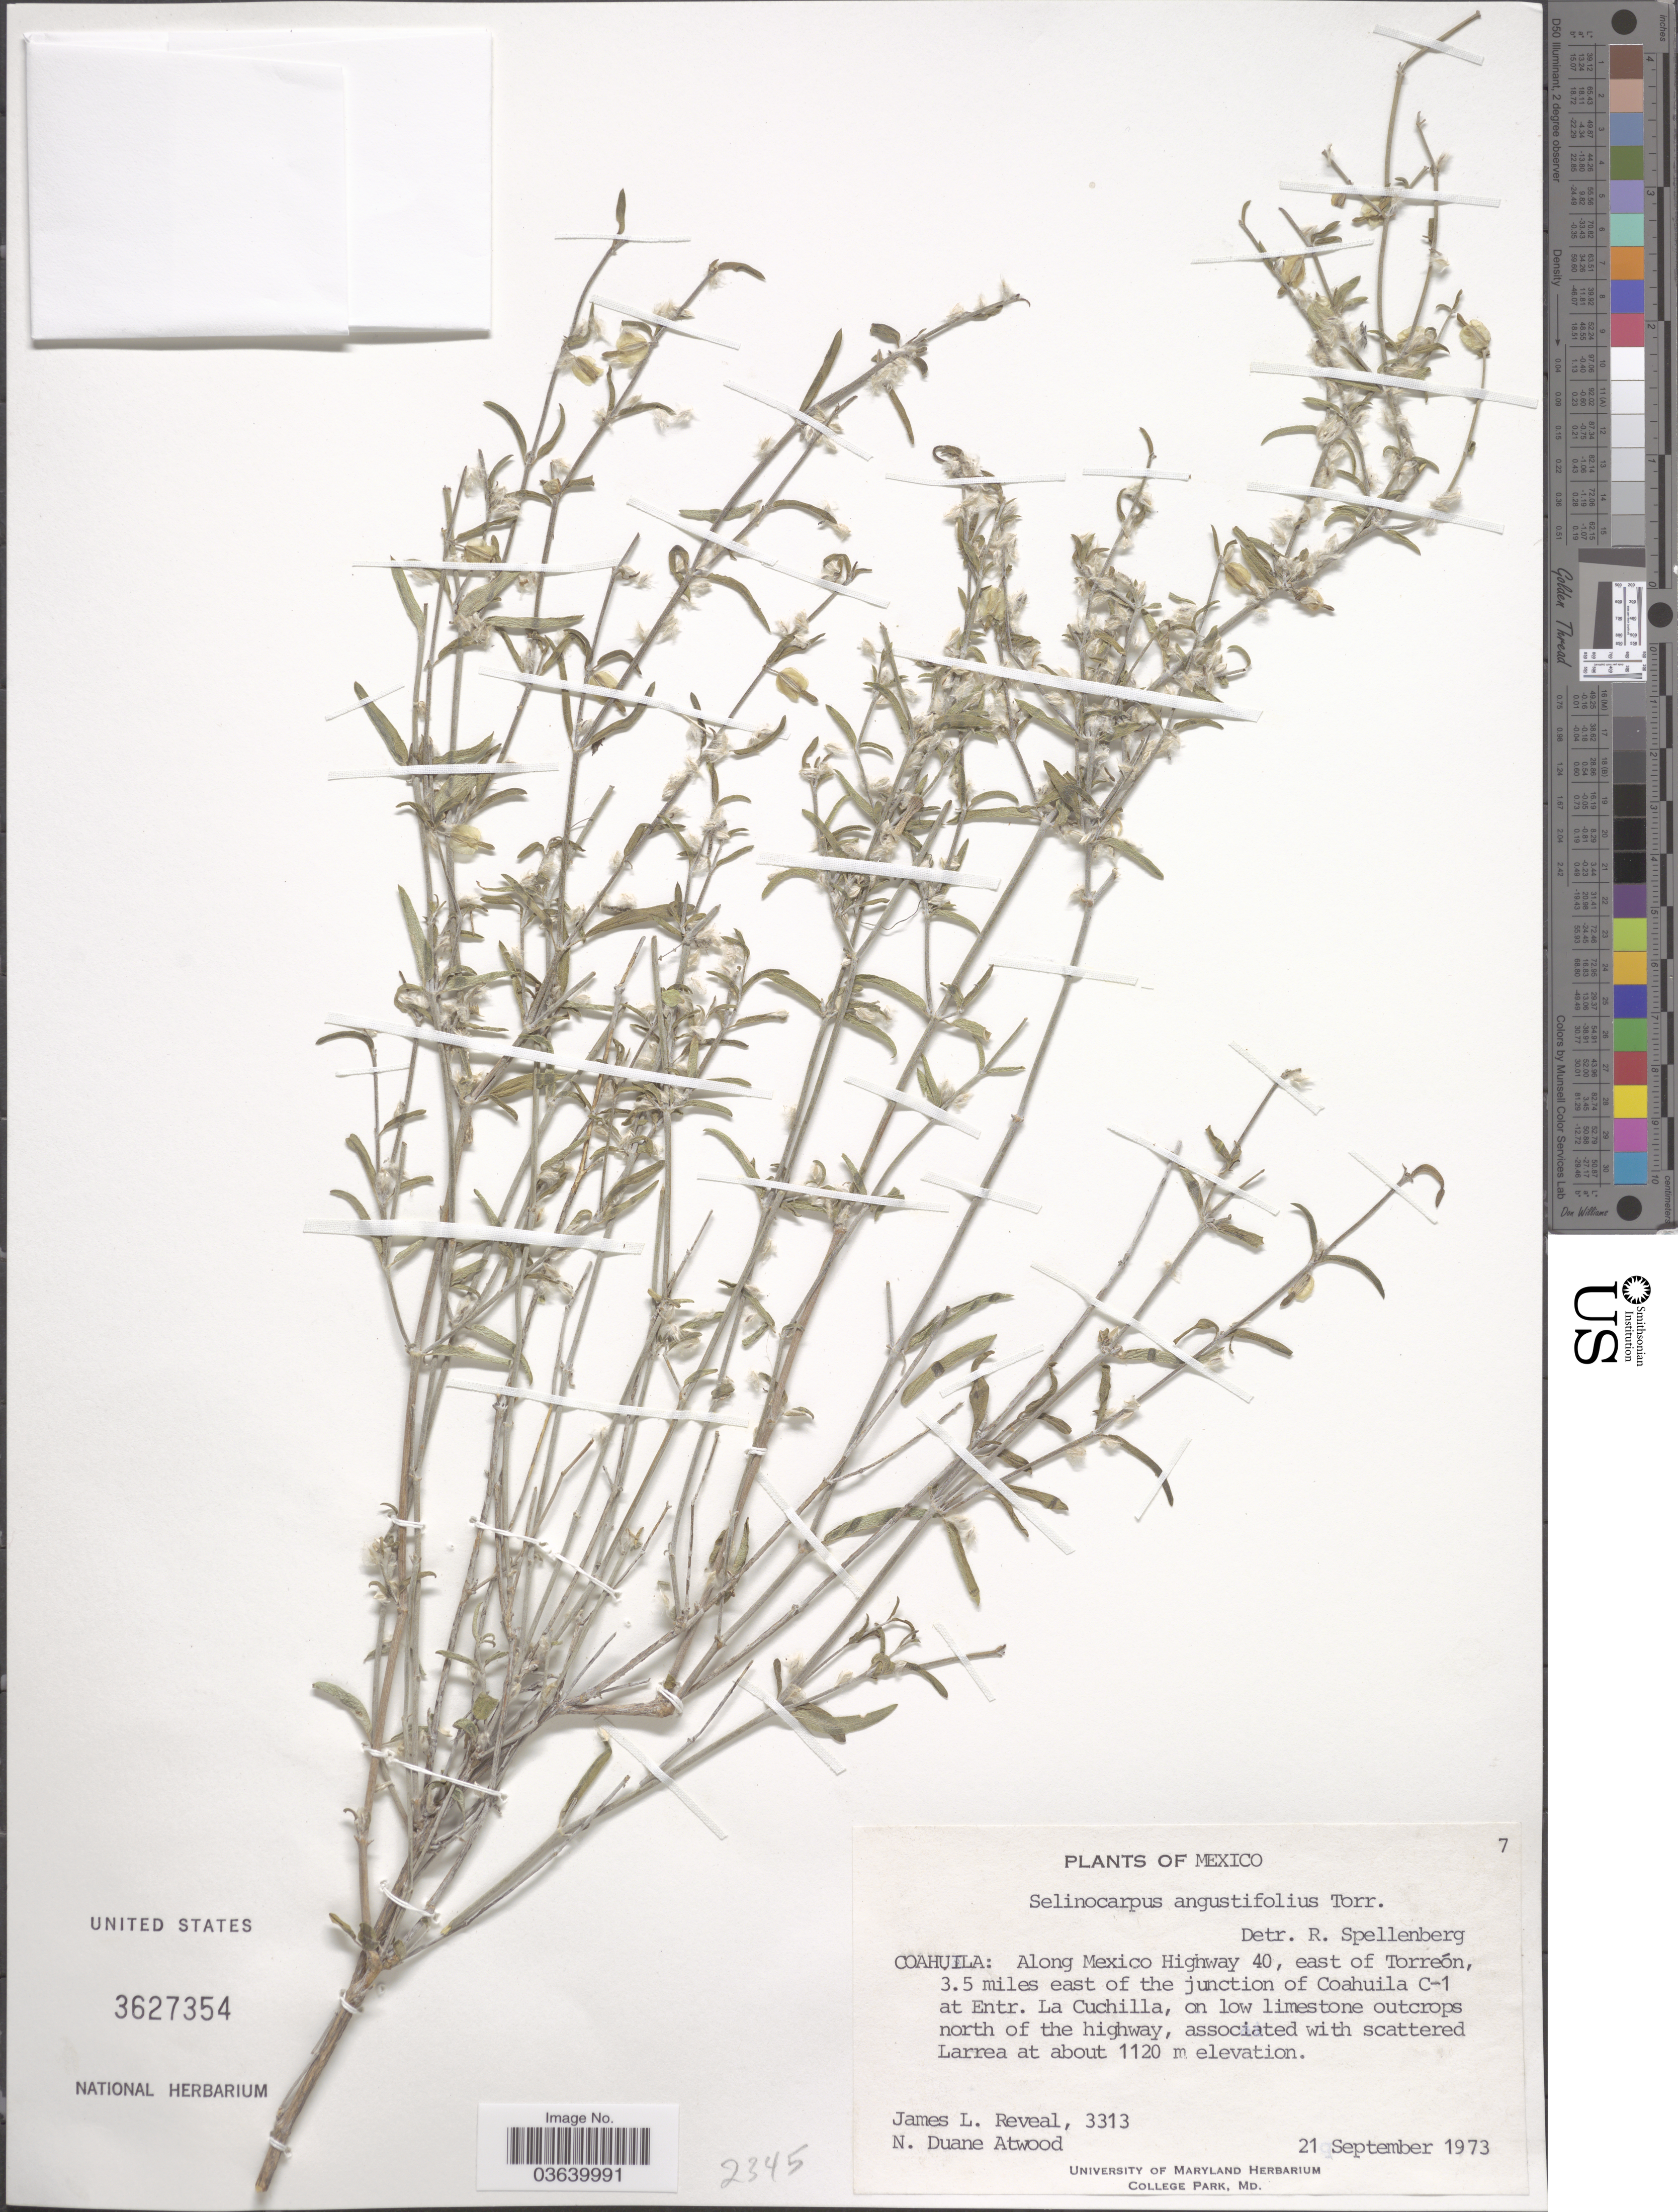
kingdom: Plantae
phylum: Tracheophyta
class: Magnoliopsida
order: Caryophyllales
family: Nyctaginaceae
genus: Acleisanthes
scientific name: Acleisanthes angustifolius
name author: (Torr.) R.A. Levin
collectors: J. L. Reveal & N. Atwood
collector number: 3313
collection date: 1973-09-21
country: Mexico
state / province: Coahuila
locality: Along Mexico Highway 40, east of Torreón, 3.5 miles east of the junction of Coahuila C-1 at Entr. La Cuchilla, on low limestone outcrops north of the highway.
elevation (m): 1120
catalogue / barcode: US 3627354